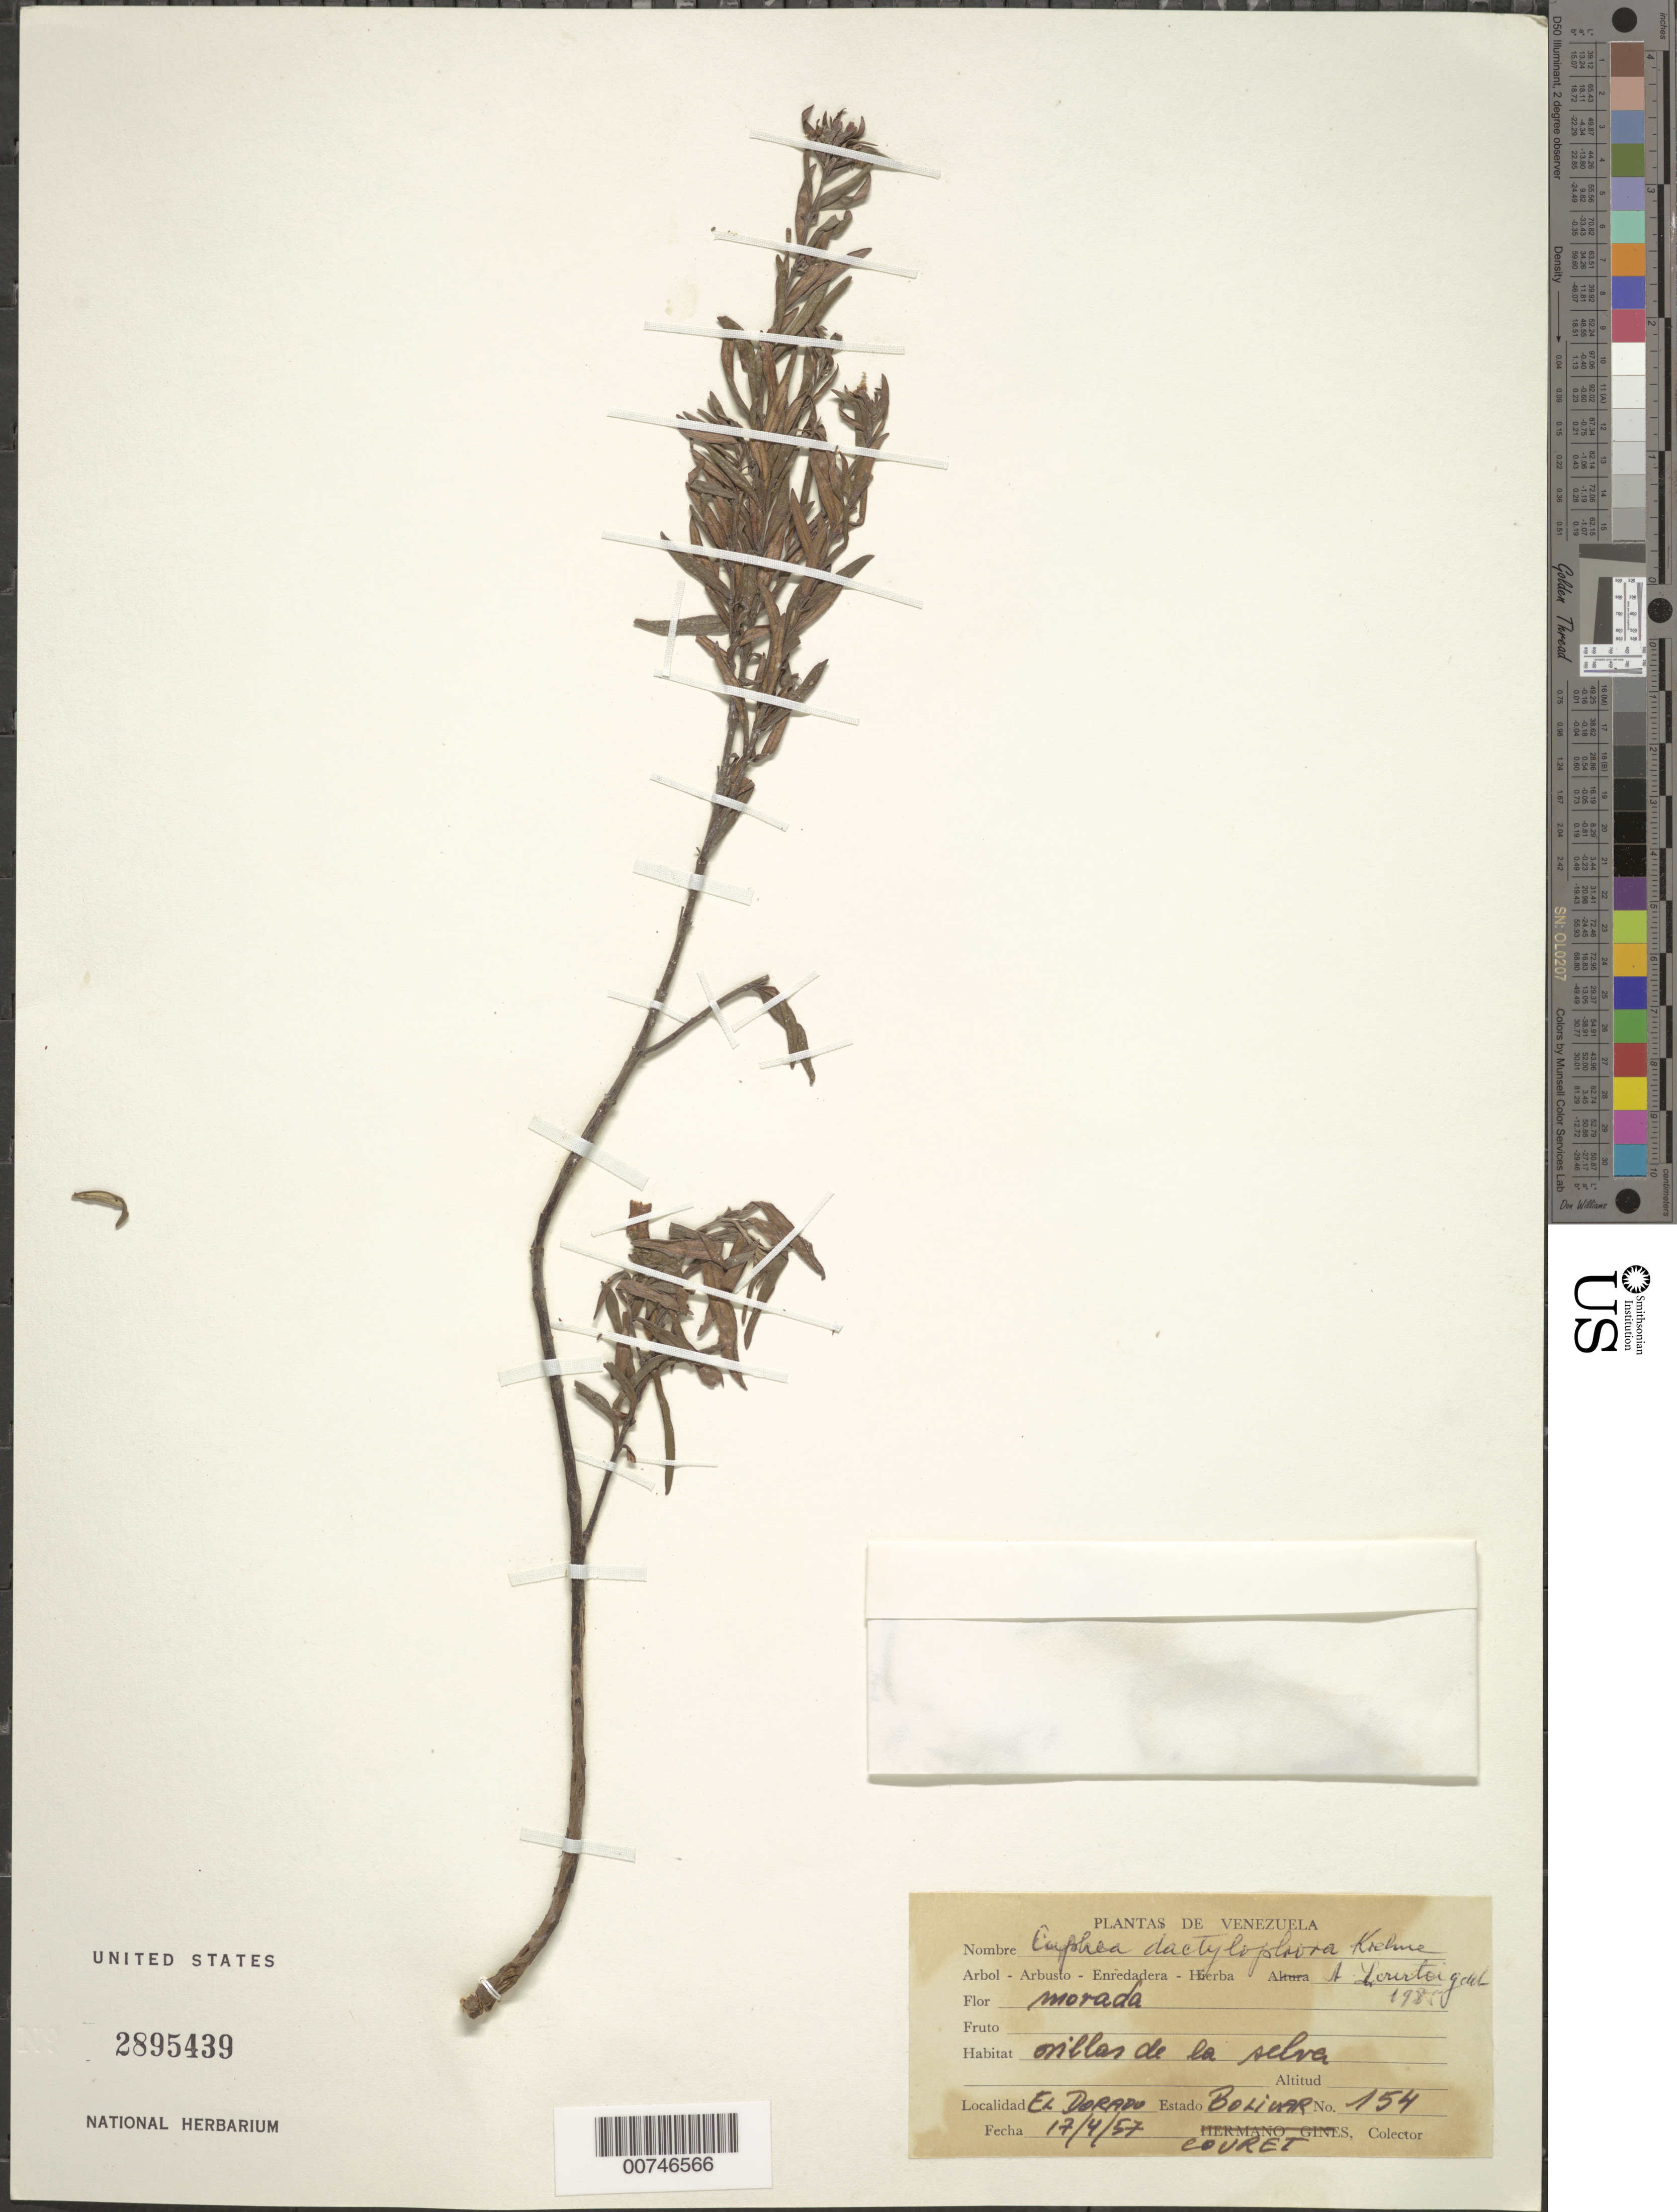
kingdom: Plantae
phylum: Tracheophyta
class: Magnoliopsida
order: Myrtales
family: Lythraceae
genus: Cuphea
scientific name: Cuphea dactylophora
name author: Koehne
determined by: Lourteig, A.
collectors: -. Couret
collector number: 154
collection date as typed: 15-Apr-57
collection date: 1957-04-15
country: Venezuela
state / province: Bolívar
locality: El Dorado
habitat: Orilla de la selva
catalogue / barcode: US 2895439